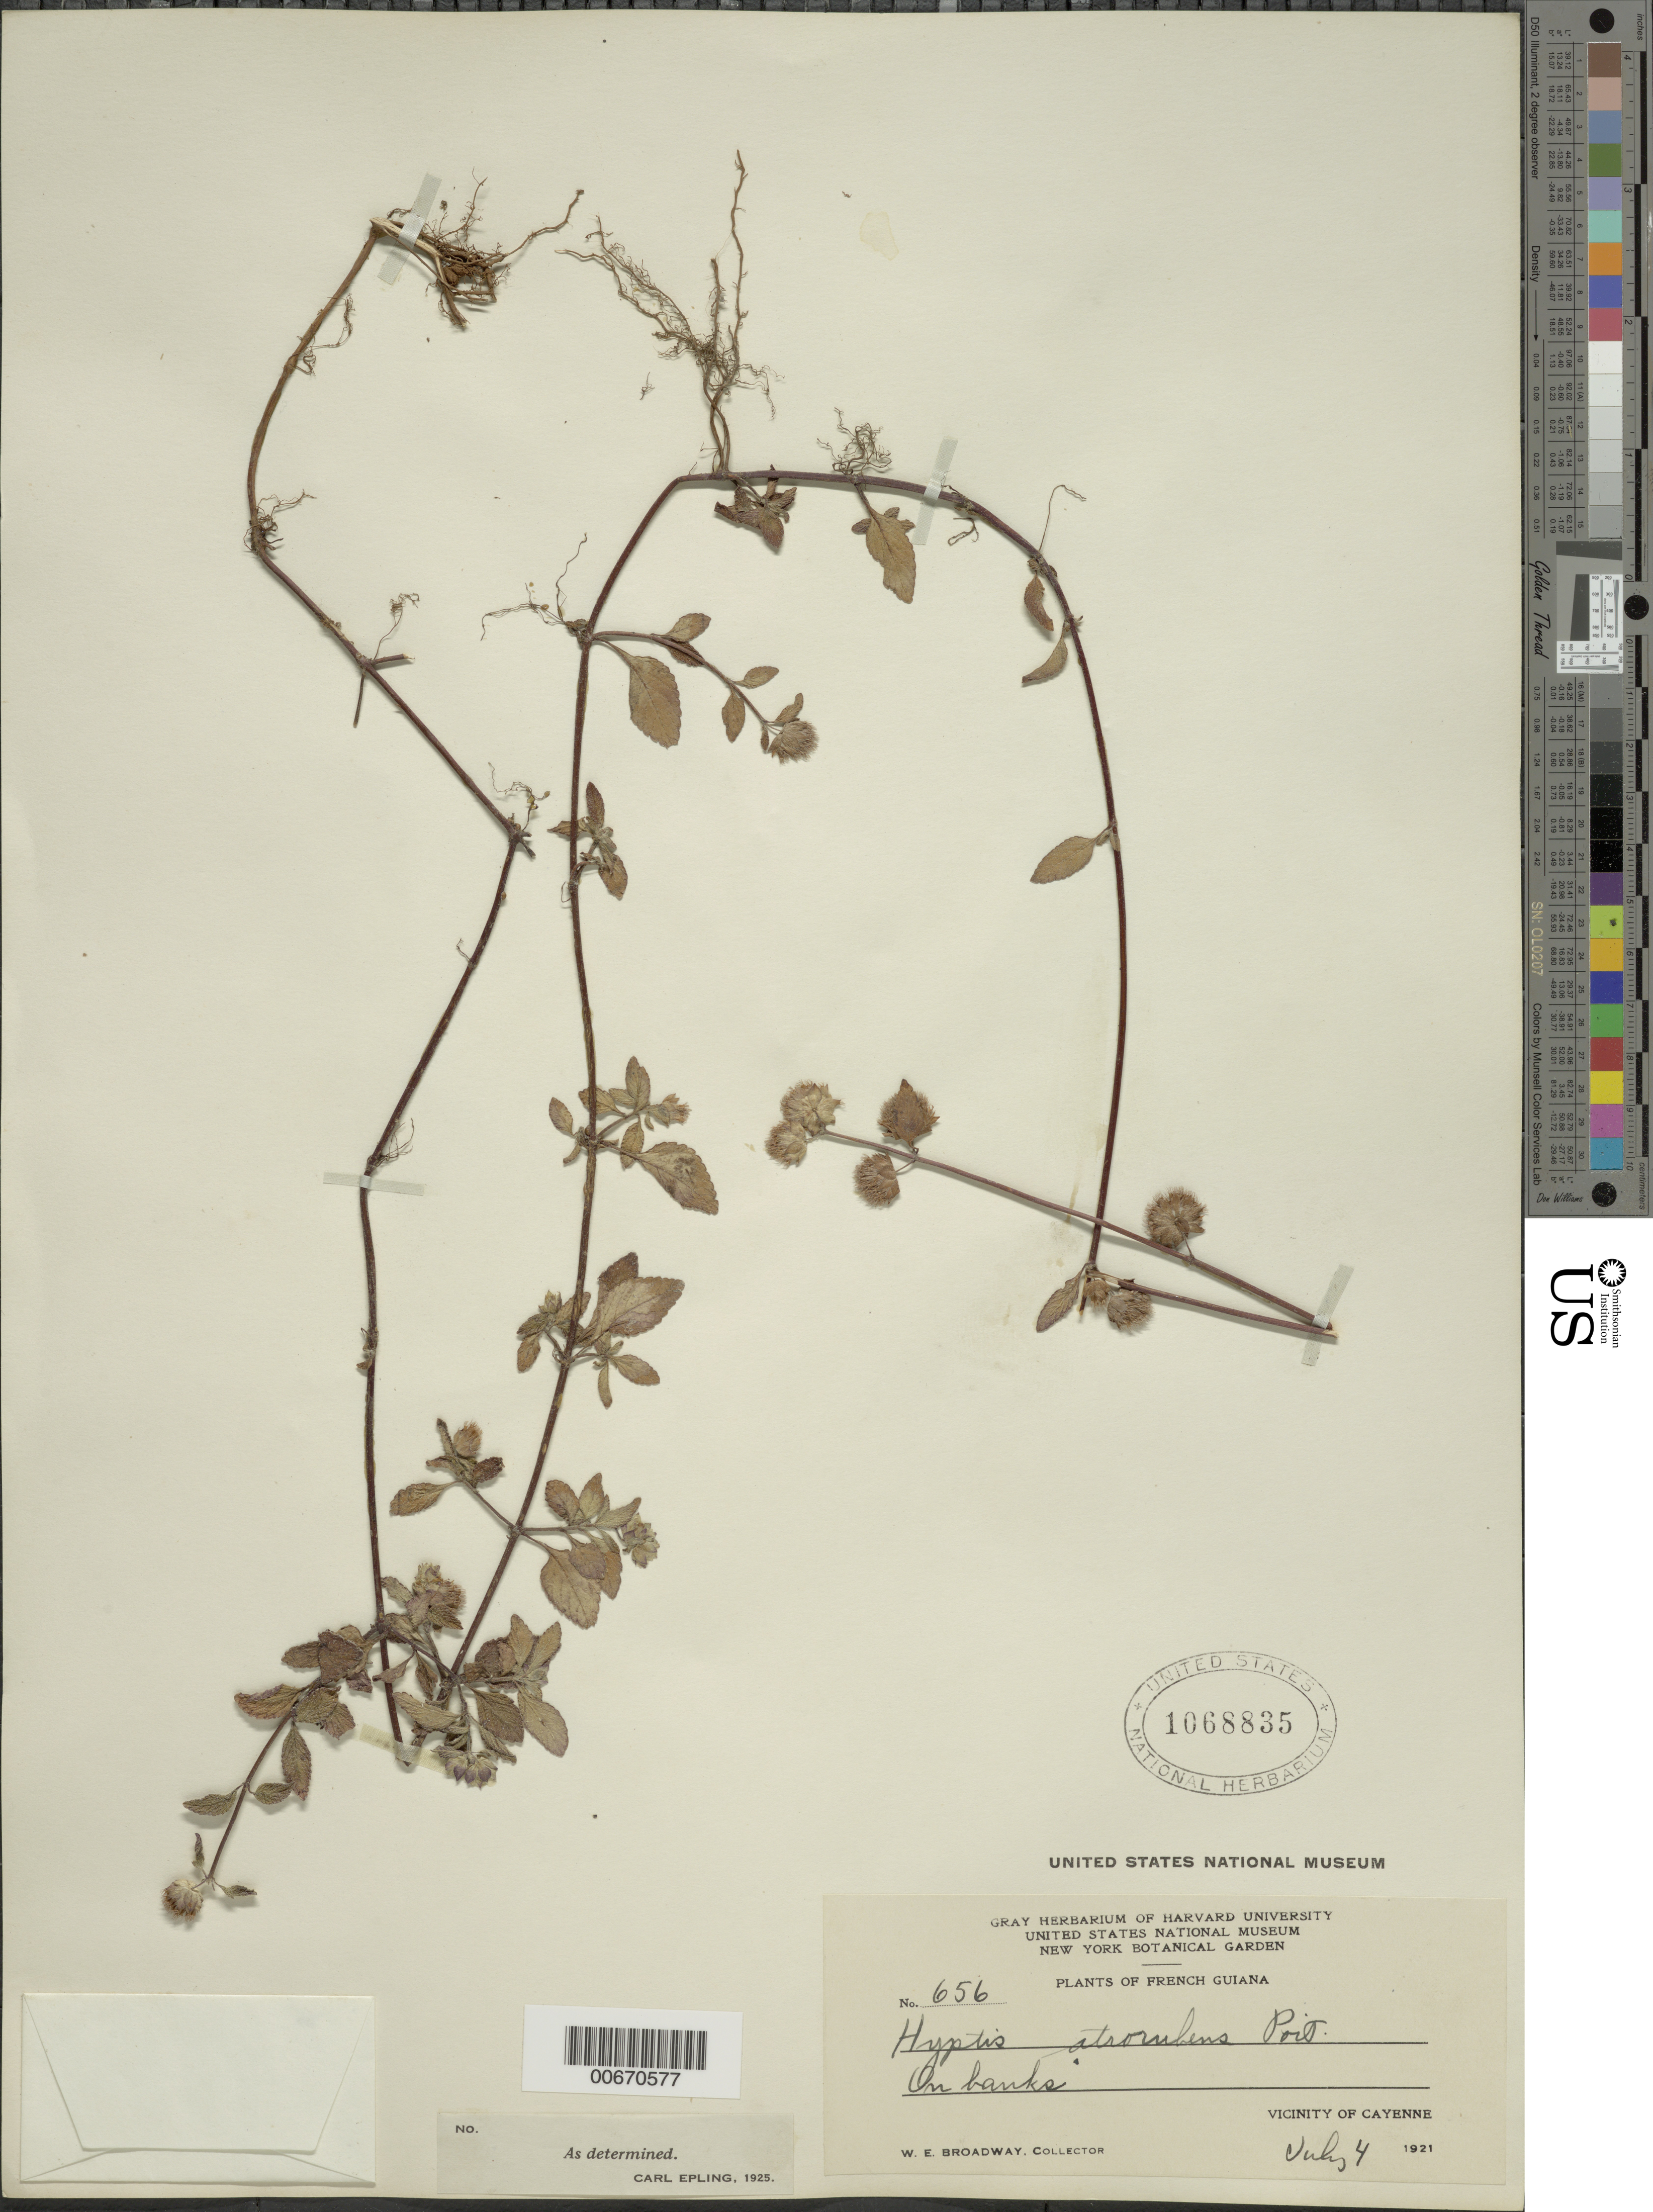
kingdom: Plantae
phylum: Tracheophyta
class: Magnoliopsida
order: Lamiales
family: Lamiaceae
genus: Hyptis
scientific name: Hyptis atrorubens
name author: Poit.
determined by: Epling, C. C.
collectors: W. E. Broadway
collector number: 656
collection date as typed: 4-Jul-21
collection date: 1921-07-04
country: French Guiana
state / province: Cayenne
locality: Cayenne, vic.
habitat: On banks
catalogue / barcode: US 1068835